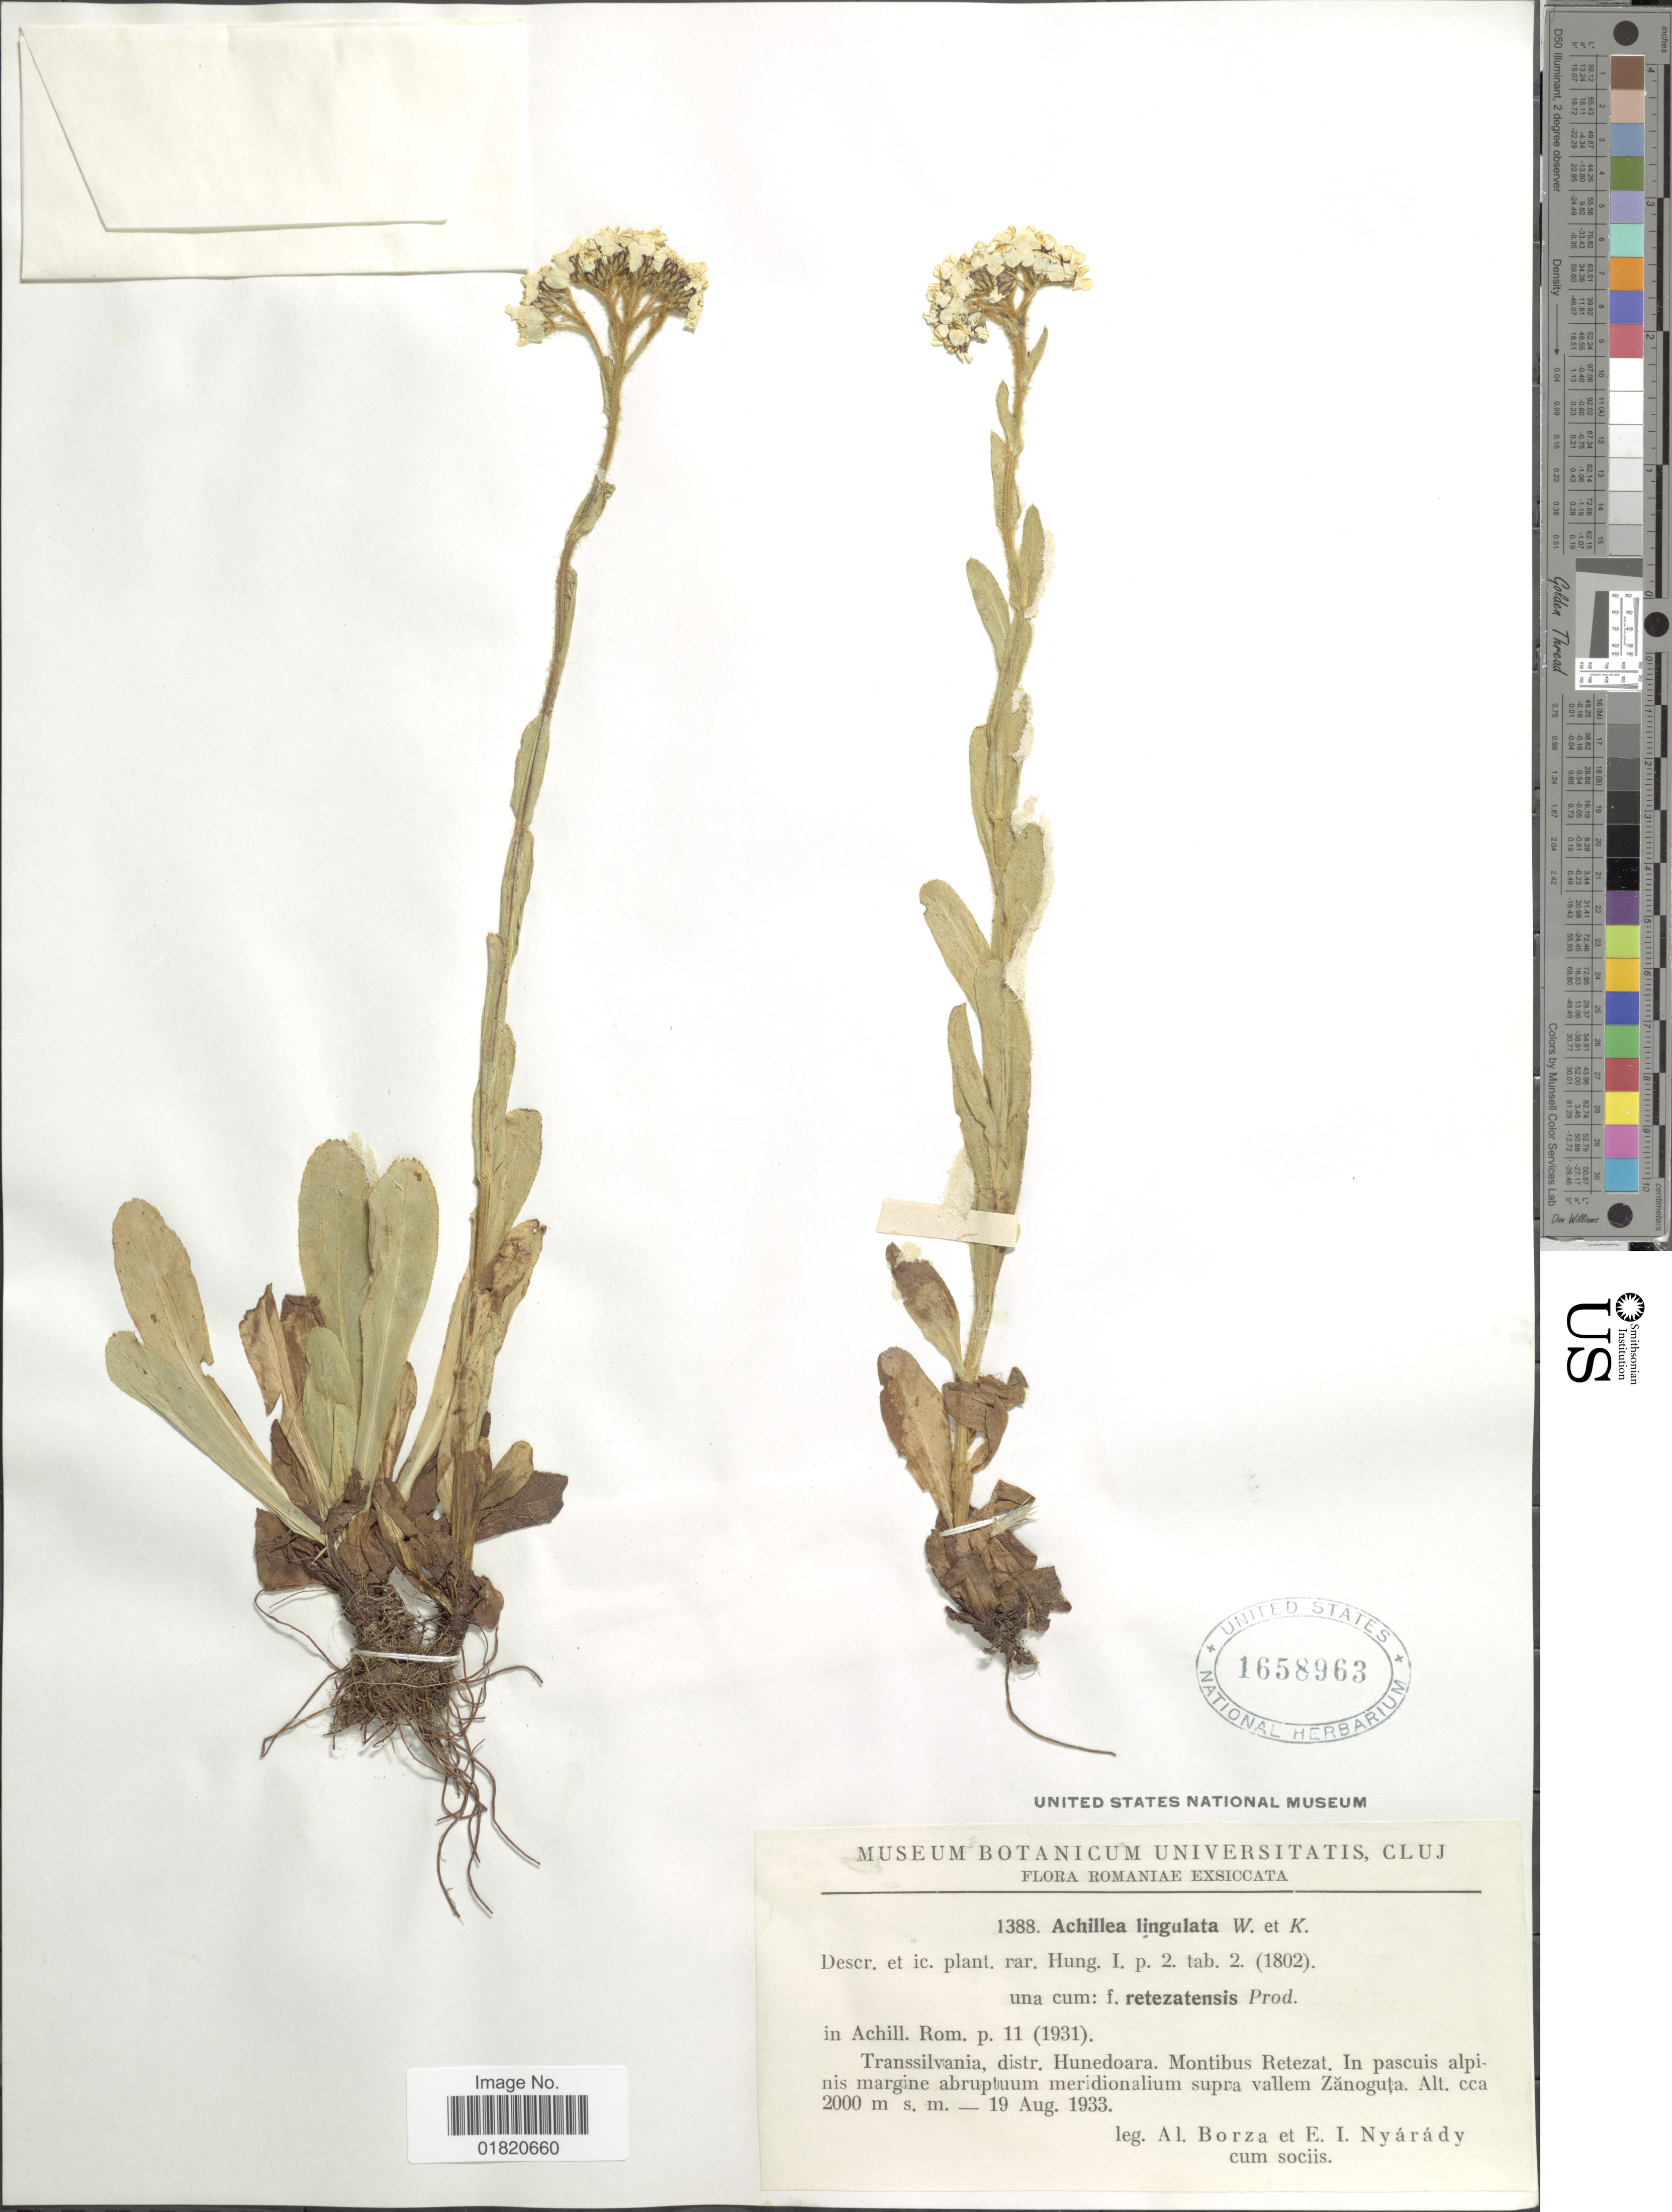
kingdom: Plantae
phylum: Tracheophyta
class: Magnoliopsida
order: Asterales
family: Asteraceae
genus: Achillea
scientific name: Achillea lingulata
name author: Waldst. & Kit.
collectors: A. Borza & E. Nyárády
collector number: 1388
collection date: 1933-08-19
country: Romania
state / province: Hunedoara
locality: Transsilvania. Montibus Retezat. In pascuis alphinis margine abruptuum meridionalium supra vallem Zanoguta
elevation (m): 2000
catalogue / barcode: US 1658963